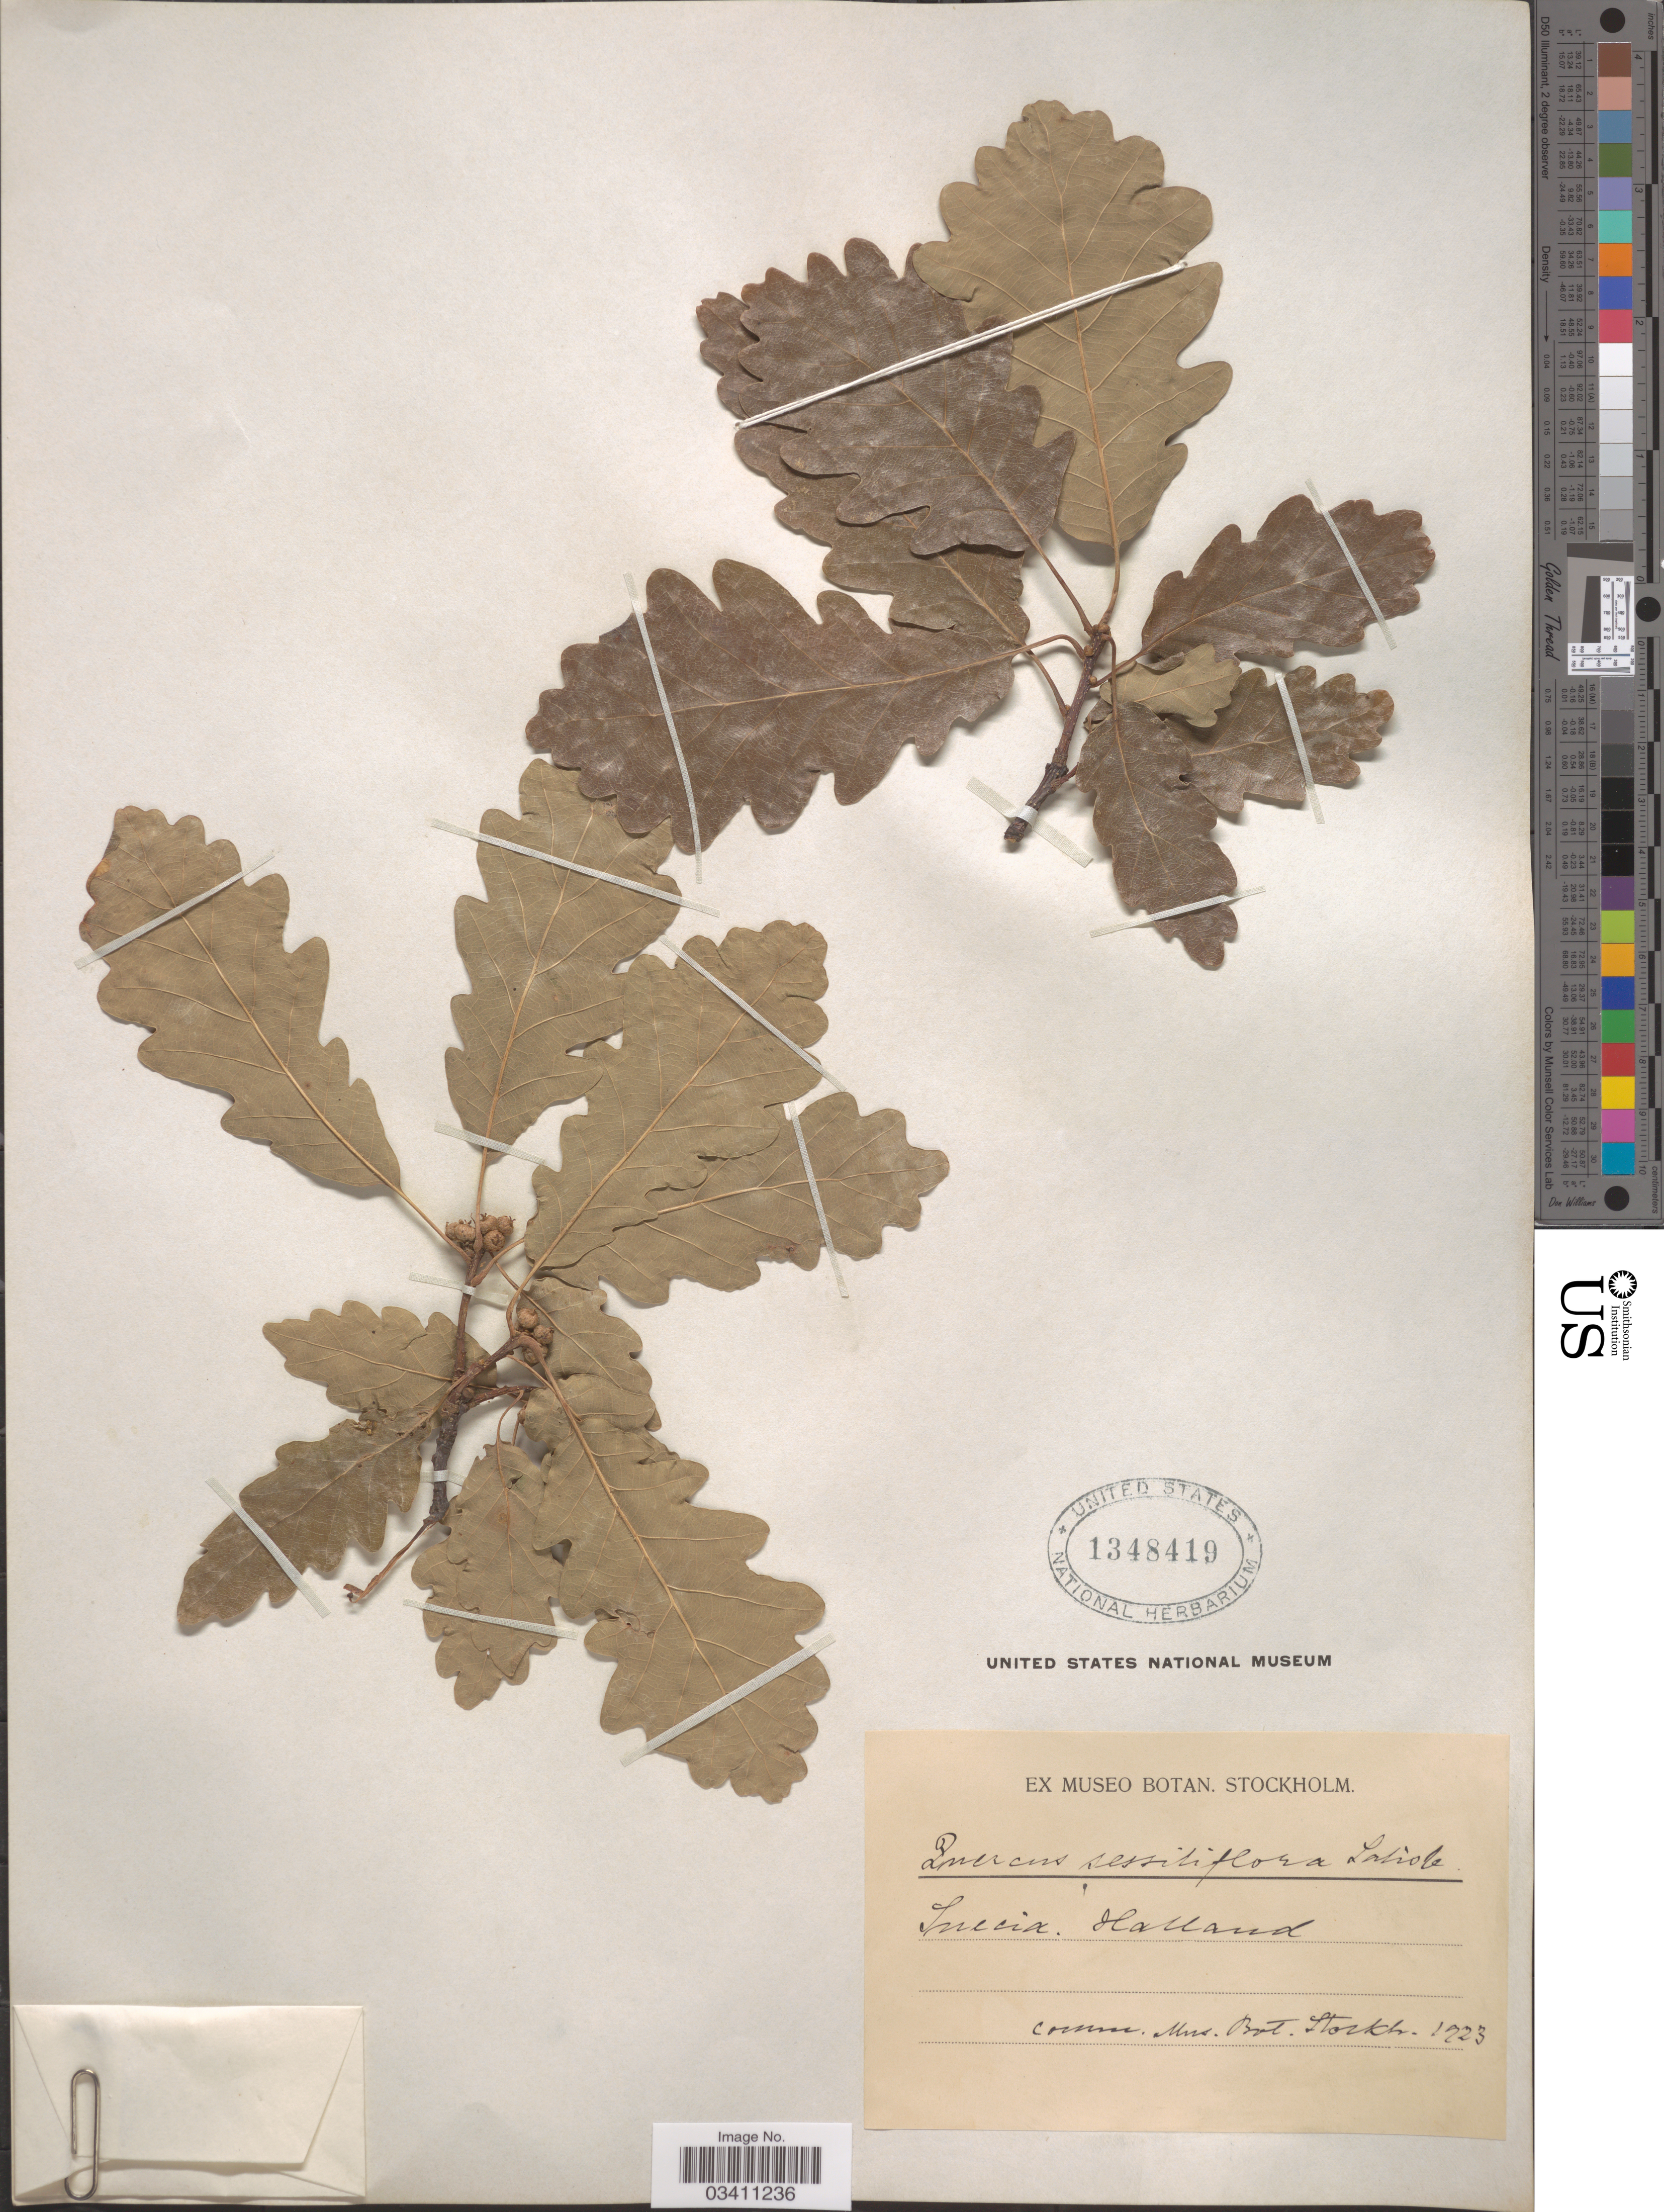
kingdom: Plantae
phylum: Tracheophyta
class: Magnoliopsida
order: Fagales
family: Fagaceae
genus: Quercus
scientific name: Quercus sessiliflora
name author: Salisb.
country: Sweden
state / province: Halland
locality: Suecia. Halland.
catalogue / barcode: US 1348419